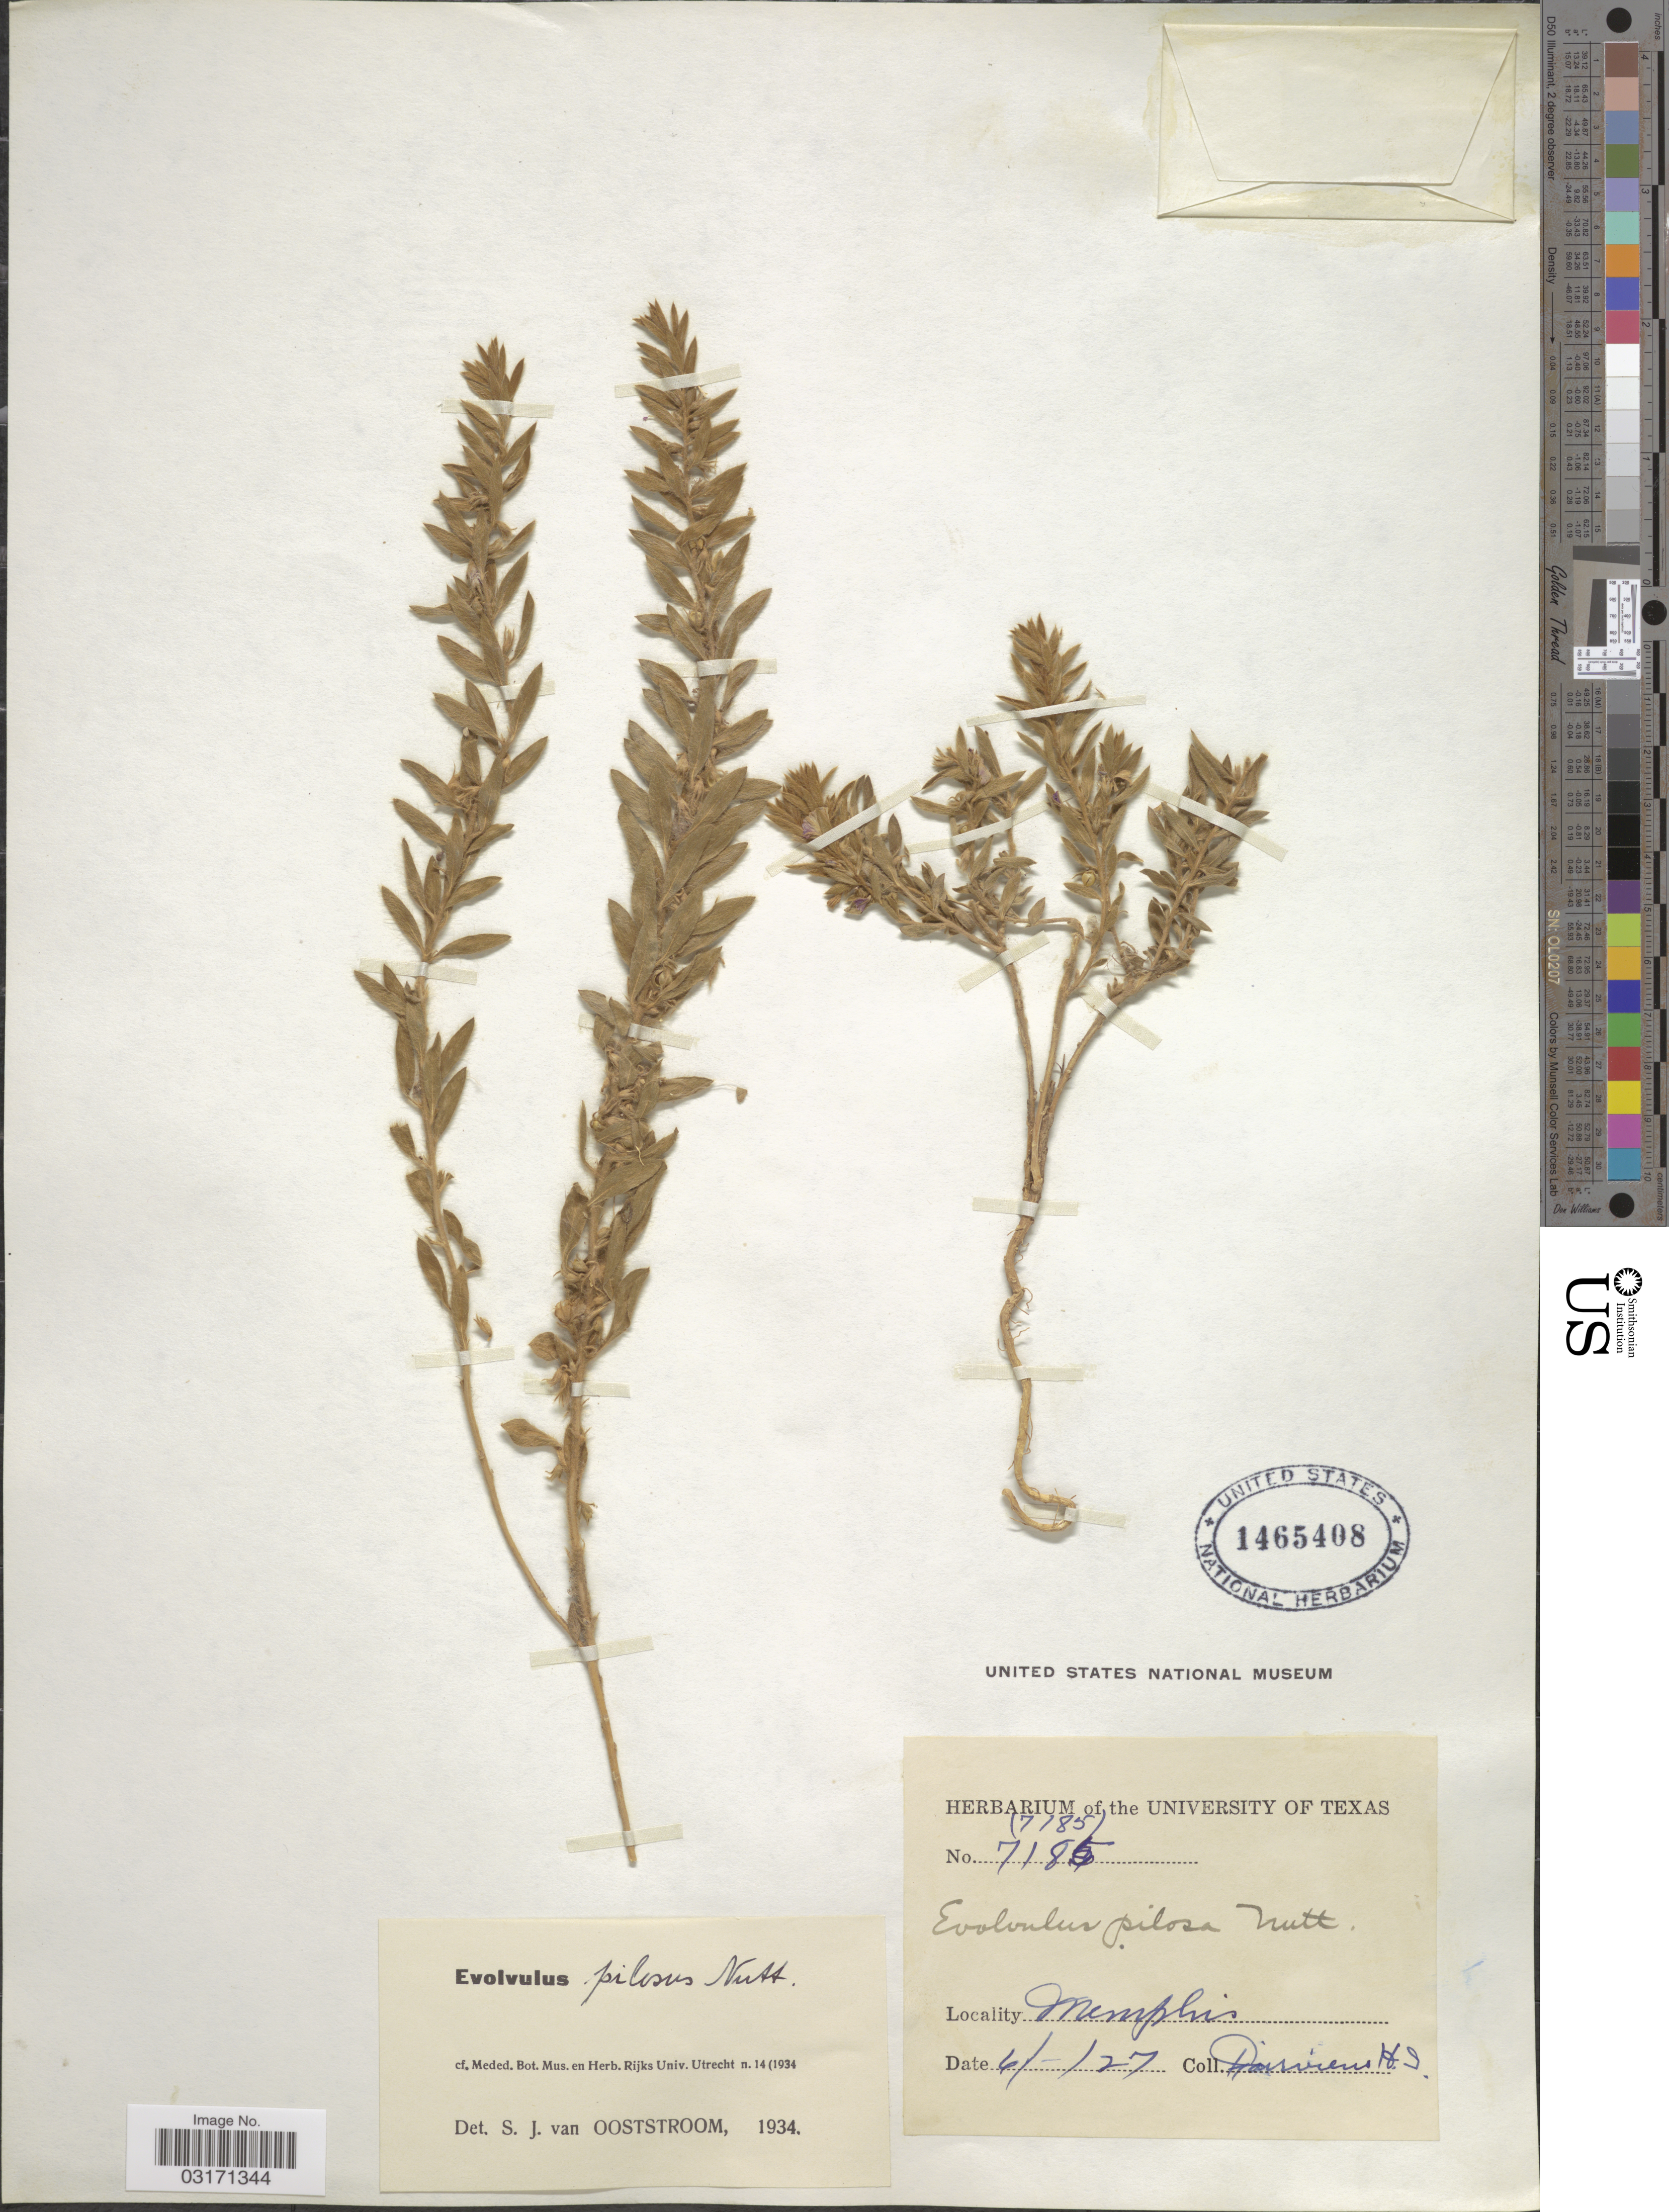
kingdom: Plantae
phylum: Tracheophyta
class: Magnoliopsida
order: Solanales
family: Convolvulaceae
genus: Evolvulus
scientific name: Evolvulus pilosus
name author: Roxb.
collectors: H. Fairview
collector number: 7185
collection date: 1927-06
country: United States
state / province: Texas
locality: Memphis.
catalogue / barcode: US 1465408